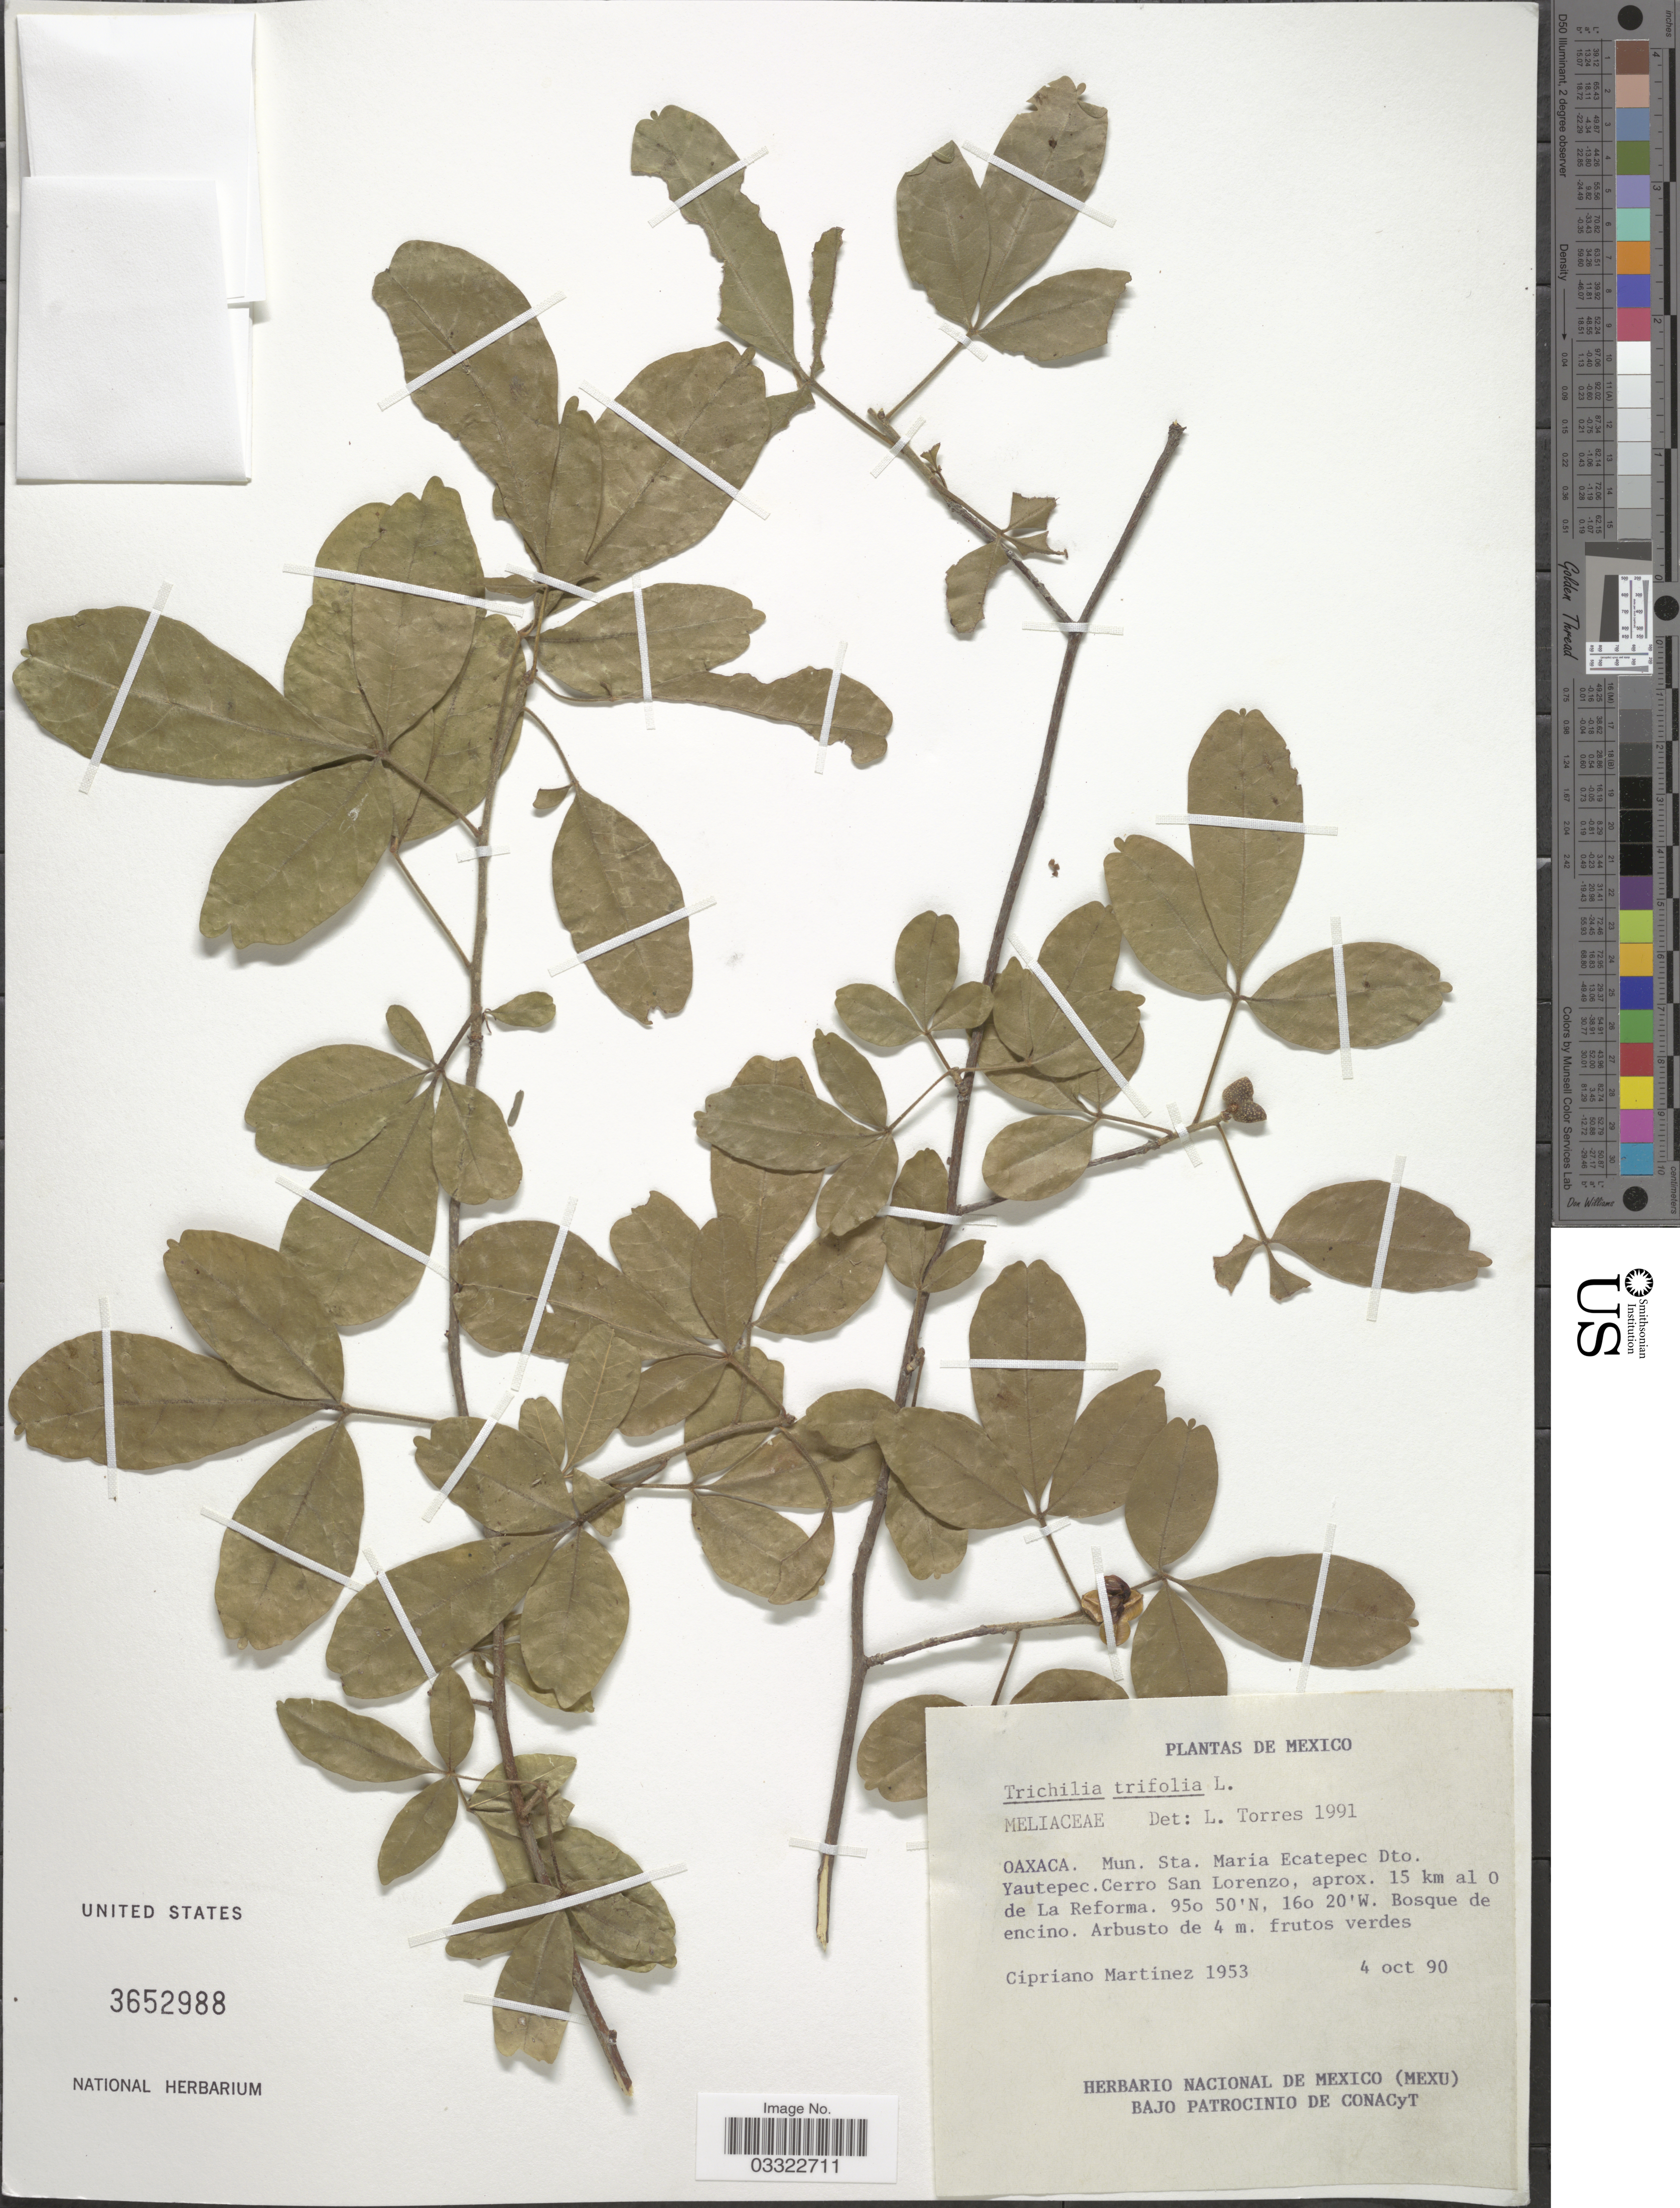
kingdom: Plantae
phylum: Tracheophyta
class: Magnoliopsida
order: Sapindales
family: Meliaceae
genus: Trichilia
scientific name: Trichilia trifolia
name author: L.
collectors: C. Martínez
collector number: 1953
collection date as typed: Transcribed d/m/y: 4/10/90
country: Mexico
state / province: Oaxaca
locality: Mun. Sta. Maria Ecatepec Dto. Yautepec. Cerro San Lorenzo, aprox. 15 km al O de La Reforma.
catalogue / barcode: US 3652988